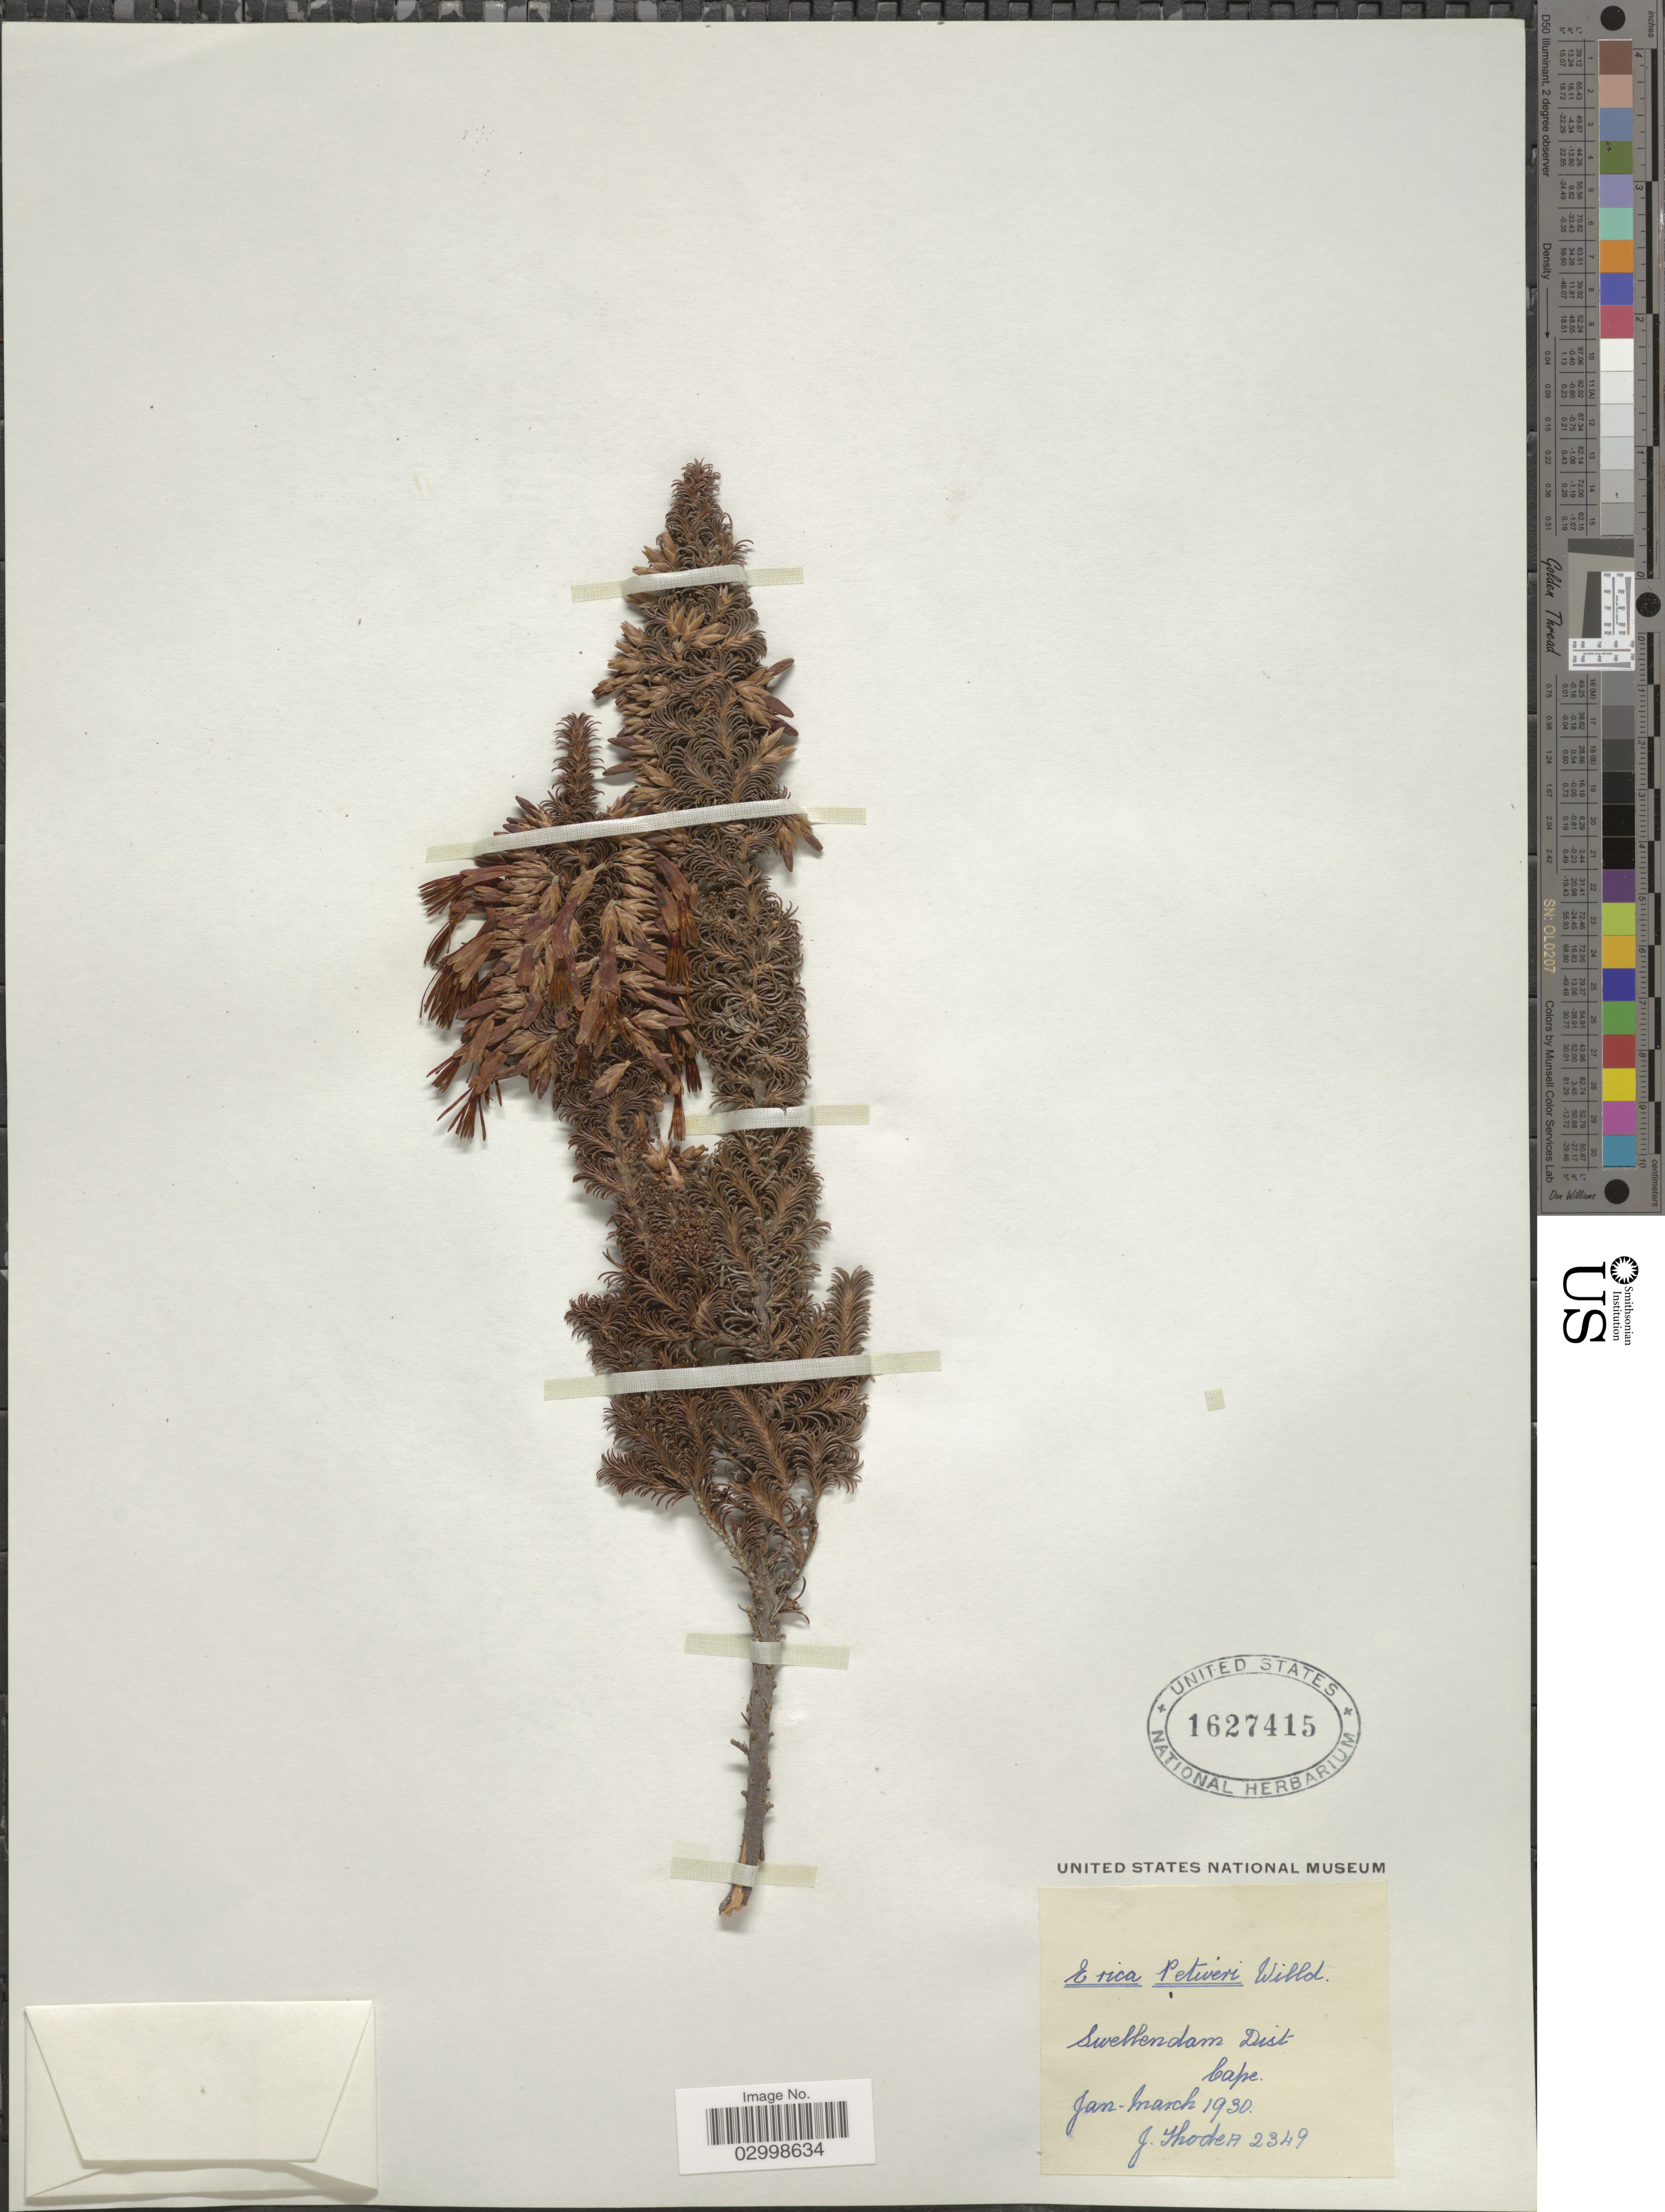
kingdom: Plantae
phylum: Tracheophyta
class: Magnoliopsida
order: Ericales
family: Ericaceae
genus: Erica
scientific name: Erica petiverii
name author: Willd.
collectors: J. Thode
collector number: A2349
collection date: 1930-01/1930-03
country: South Africa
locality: Swellendam Dist, Cape.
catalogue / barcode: US 1627415